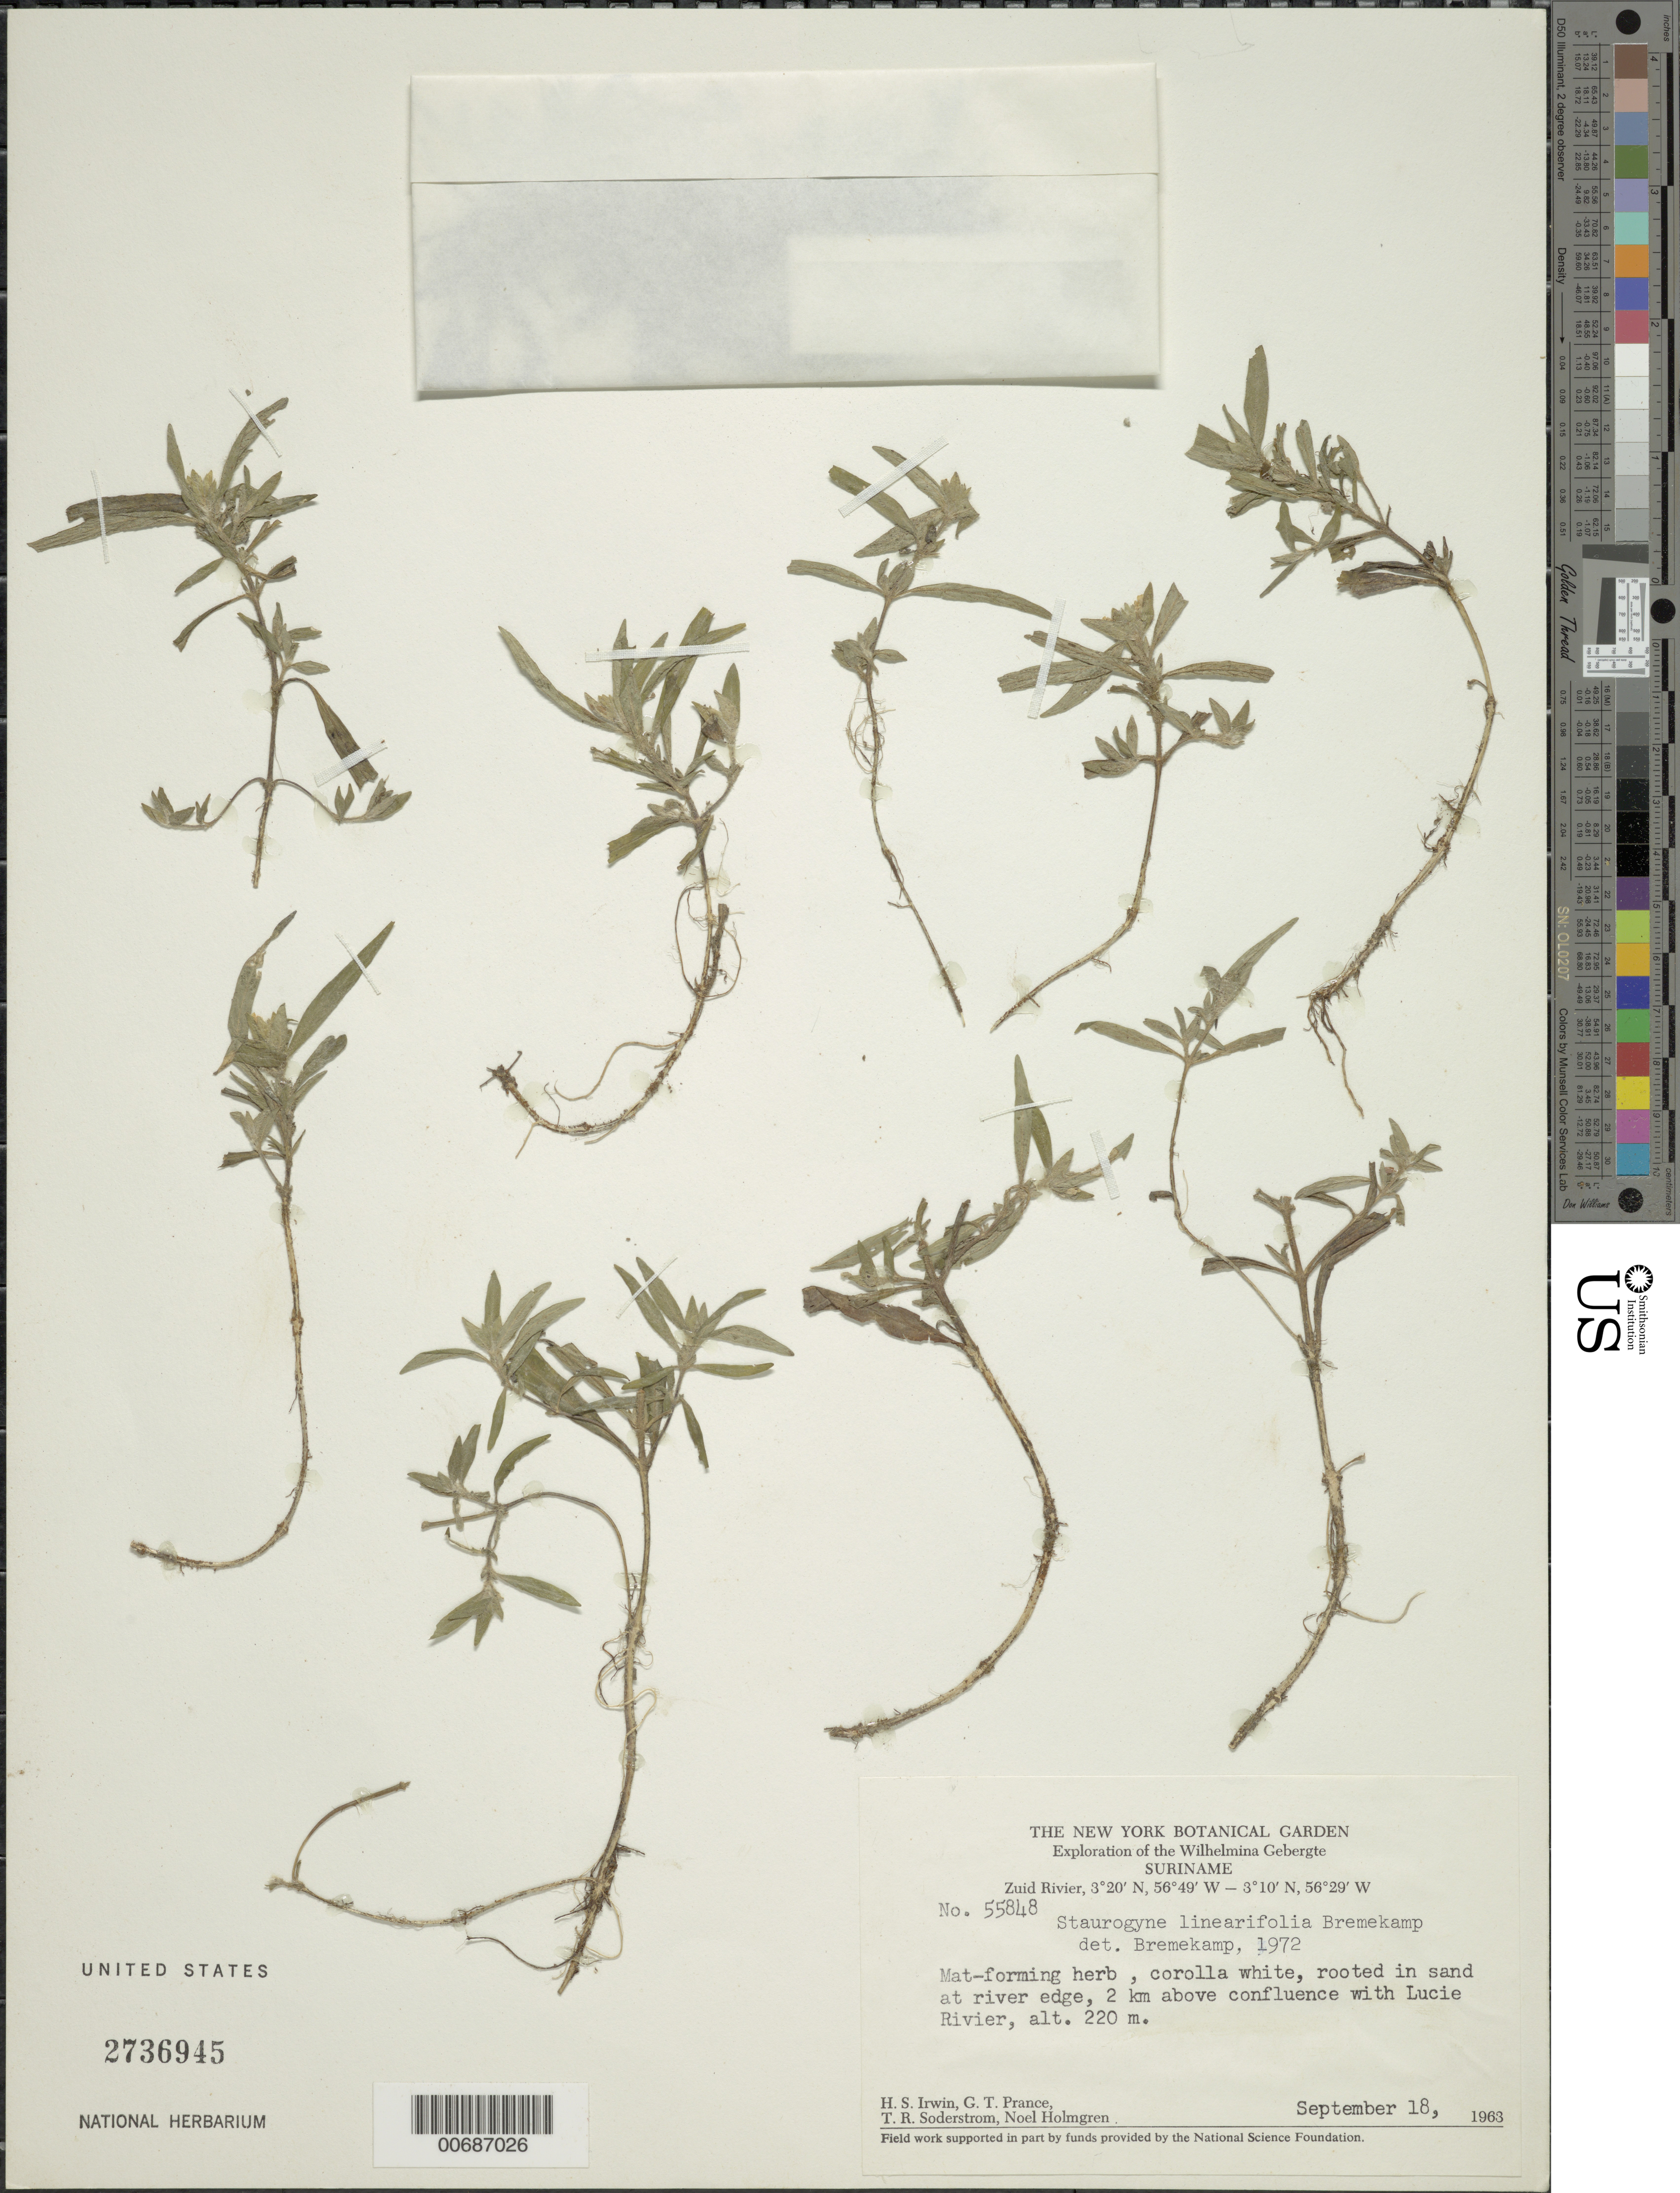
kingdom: Plantae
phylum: Tracheophyta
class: Magnoliopsida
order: Lamiales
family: Acanthaceae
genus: Staurogyne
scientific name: Staurogyne linearifolia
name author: Bremek.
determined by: Bremekamp, C. E. B.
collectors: H. Irwin, G. T. Prance, T. R. Soderstrom & N. H. Holmgren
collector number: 55848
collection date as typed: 18-Sep-63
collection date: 1963-09-18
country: Suriname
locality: Zuid River, 2 km above confluence with Lucie R., Wilhelmina Gebergte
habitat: Riverine forest. Rooted in sand at river edge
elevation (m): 220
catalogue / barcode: US 2736945